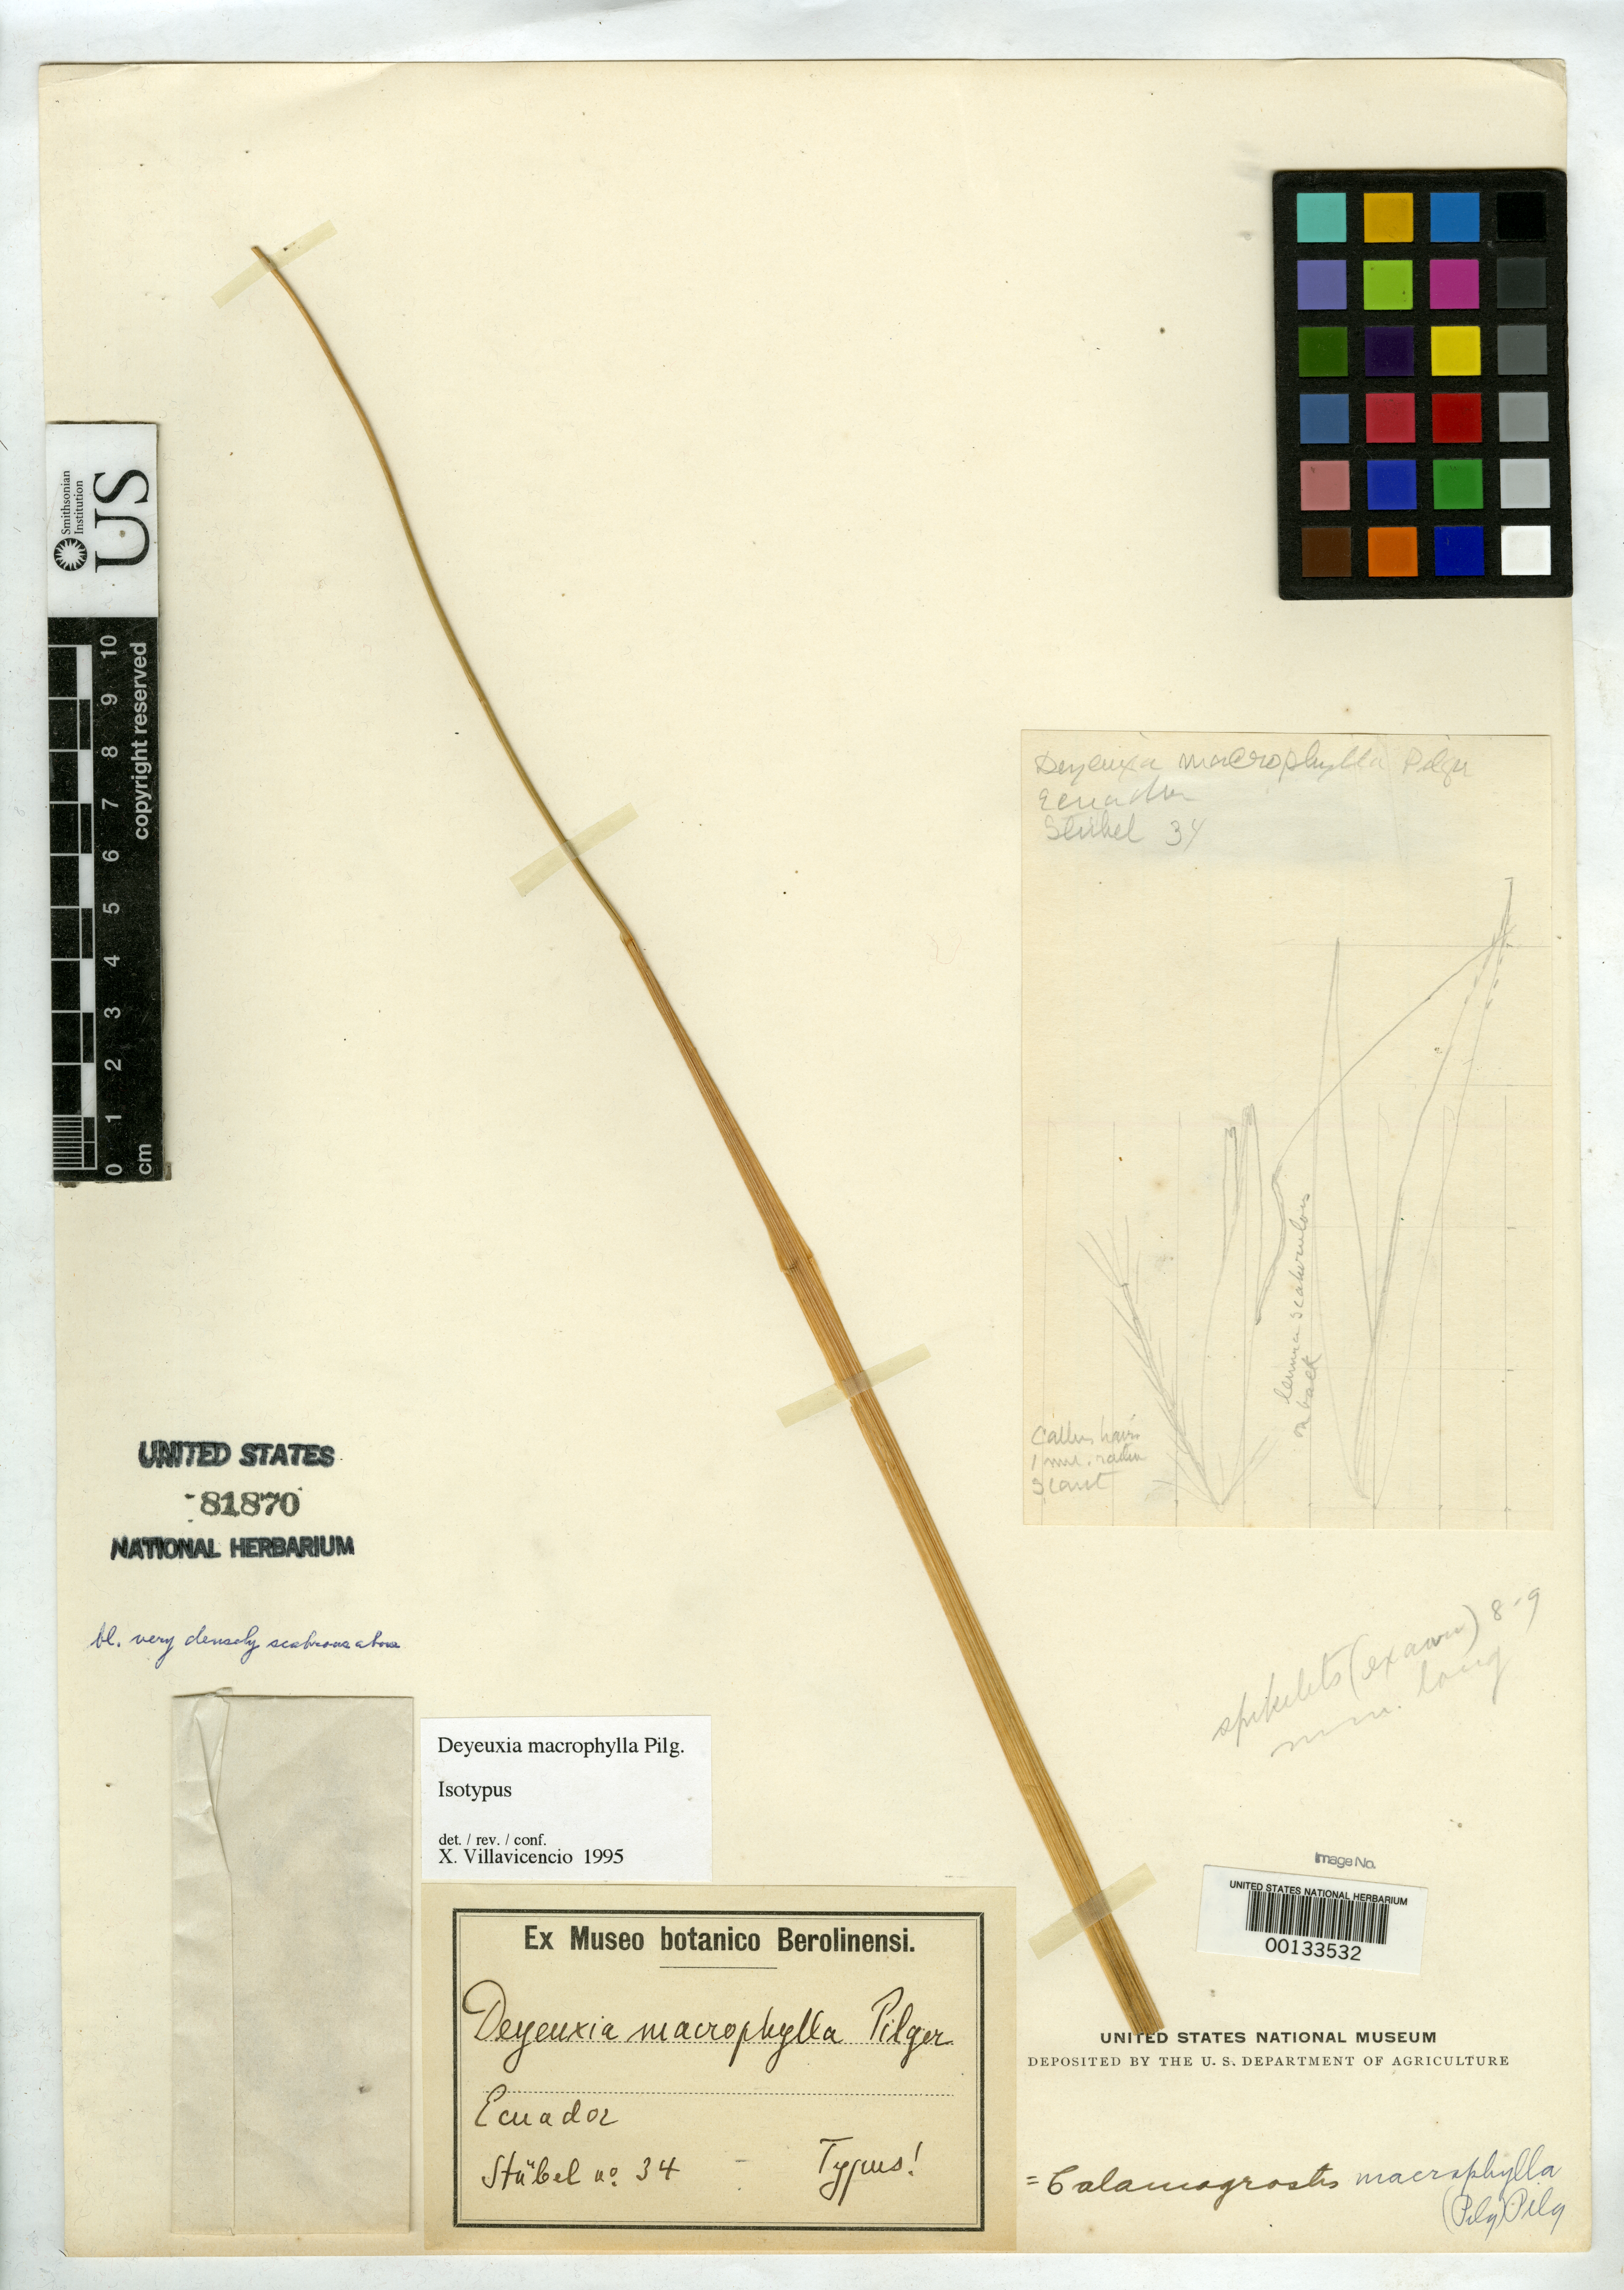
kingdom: Plantae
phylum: Tracheophyta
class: Liliopsida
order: Poales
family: Poaceae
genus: Deyeuxia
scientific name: Deyeuxia macrophylla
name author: Pilg.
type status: Isotype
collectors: A. Stübel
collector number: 34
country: Ecuador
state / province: Pichincha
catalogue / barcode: US 81870